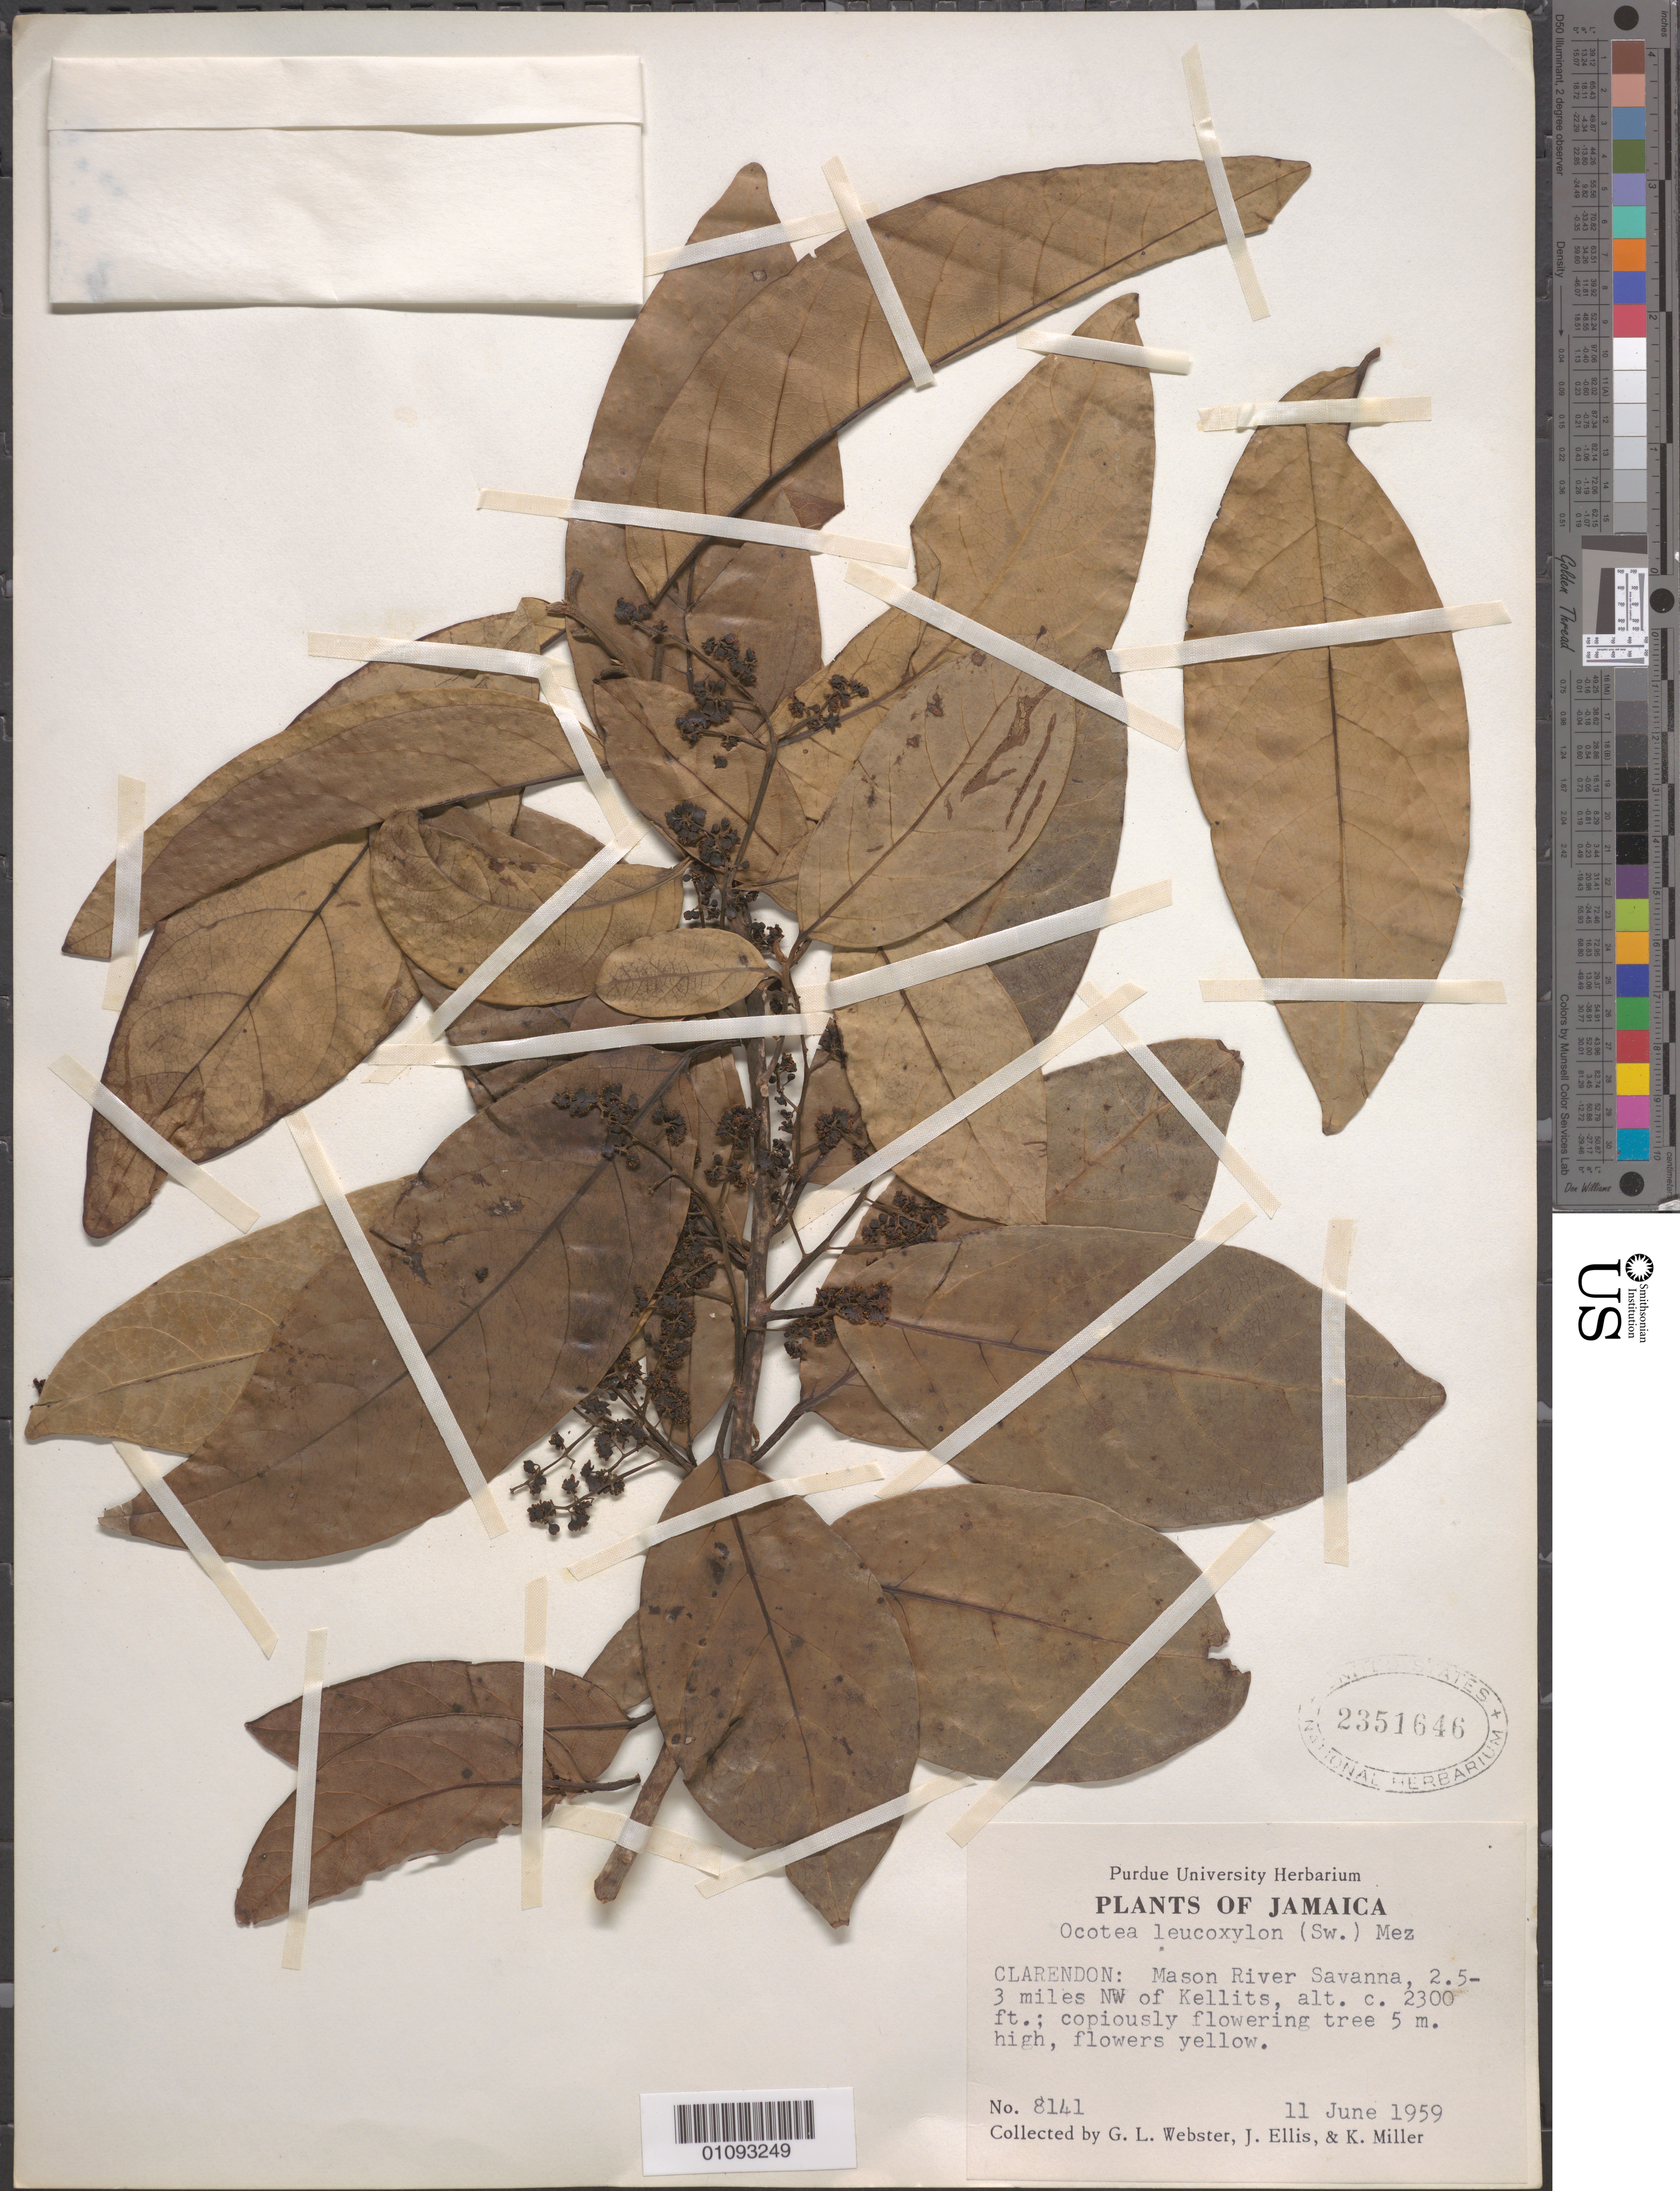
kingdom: Plantae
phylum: Tracheophyta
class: Magnoliopsida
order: Laurales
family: Lauraceae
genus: Ocotea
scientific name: Ocotea leucoxylon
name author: (Sw.) Laness.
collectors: G. L. Webster, J. Ellis & K. Miller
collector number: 8141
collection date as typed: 11 Jun 1959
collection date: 1959-06-11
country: Jamaica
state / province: Clarendon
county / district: Mason River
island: Jamaica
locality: Mason River Savanna, NW of Kellite.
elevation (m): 701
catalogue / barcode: US 2351646